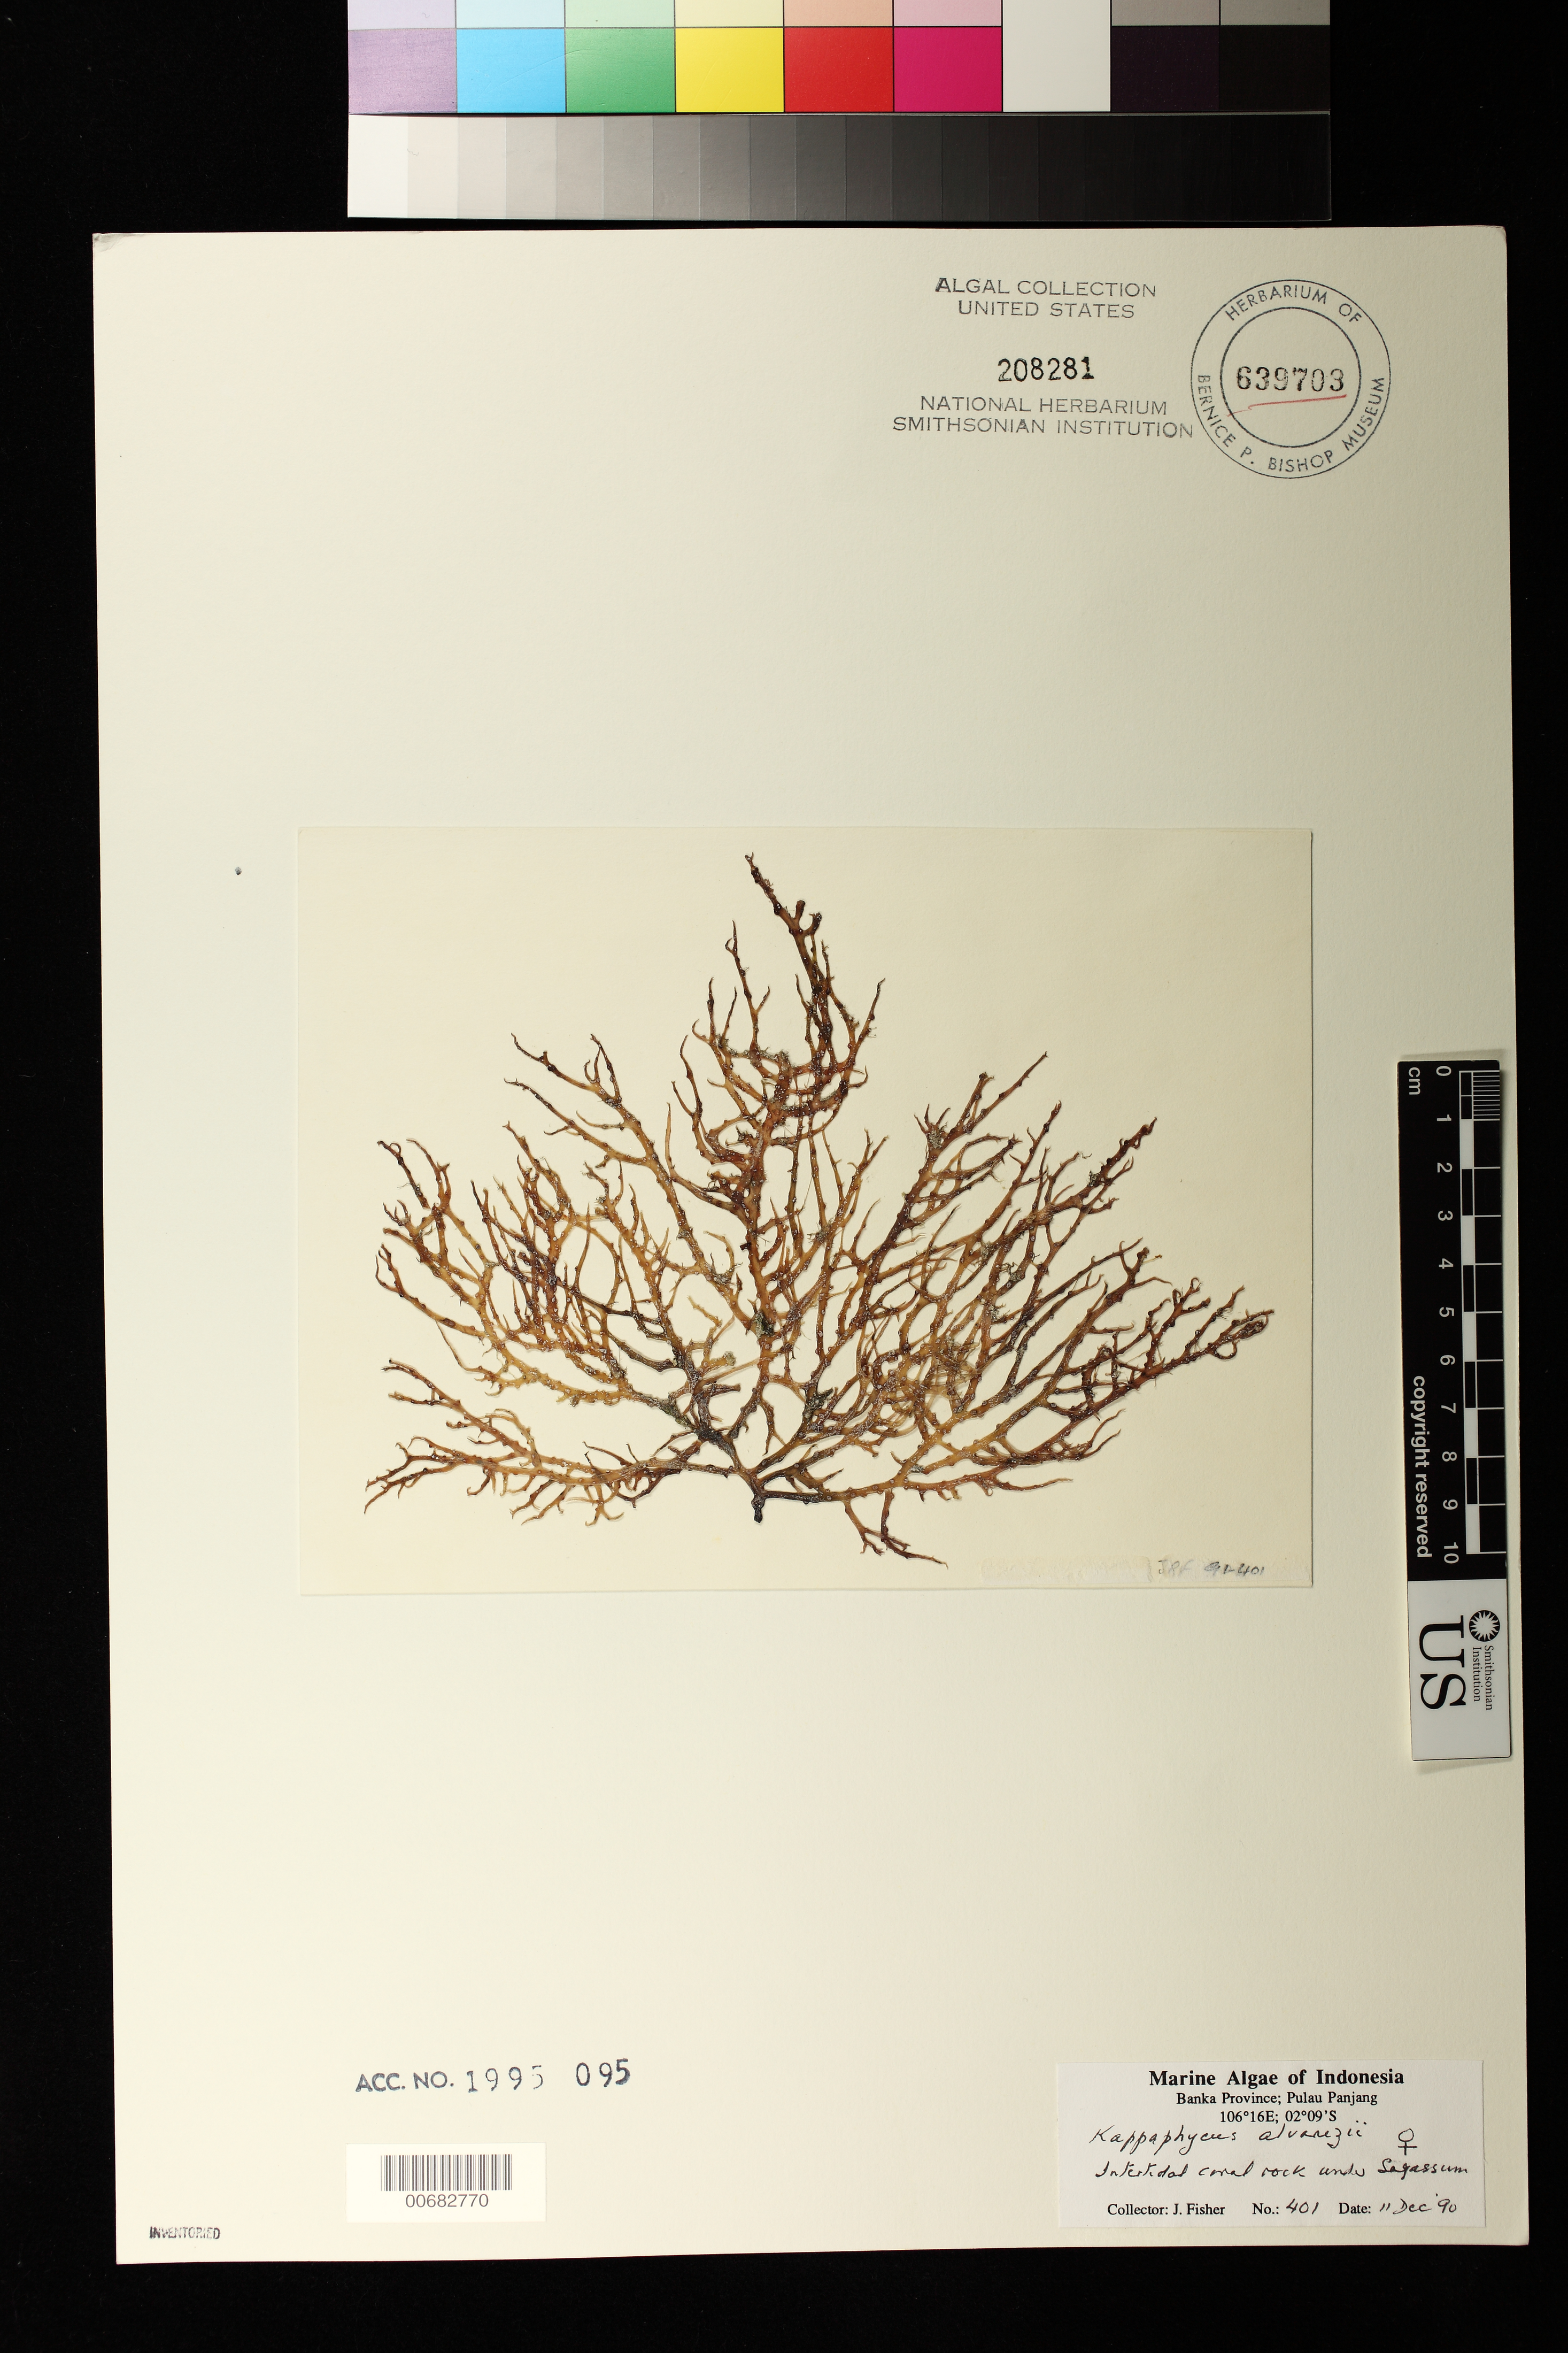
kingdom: Plantae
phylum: Rhodophyta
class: Florideophyceae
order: Gigartinales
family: Solieriaceae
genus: Kappaphycus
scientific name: Kappaphycus alvarezii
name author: (Doty) Doty ex P.C. Silva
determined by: Fisher, Jack R.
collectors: J. Fisher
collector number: JRF 91-401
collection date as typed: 11 Dec 1990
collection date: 1990-12-11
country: Indonesia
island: Pulau Panjang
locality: Banka Province ?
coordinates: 02 09' S, 106 16' E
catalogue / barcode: US 208281